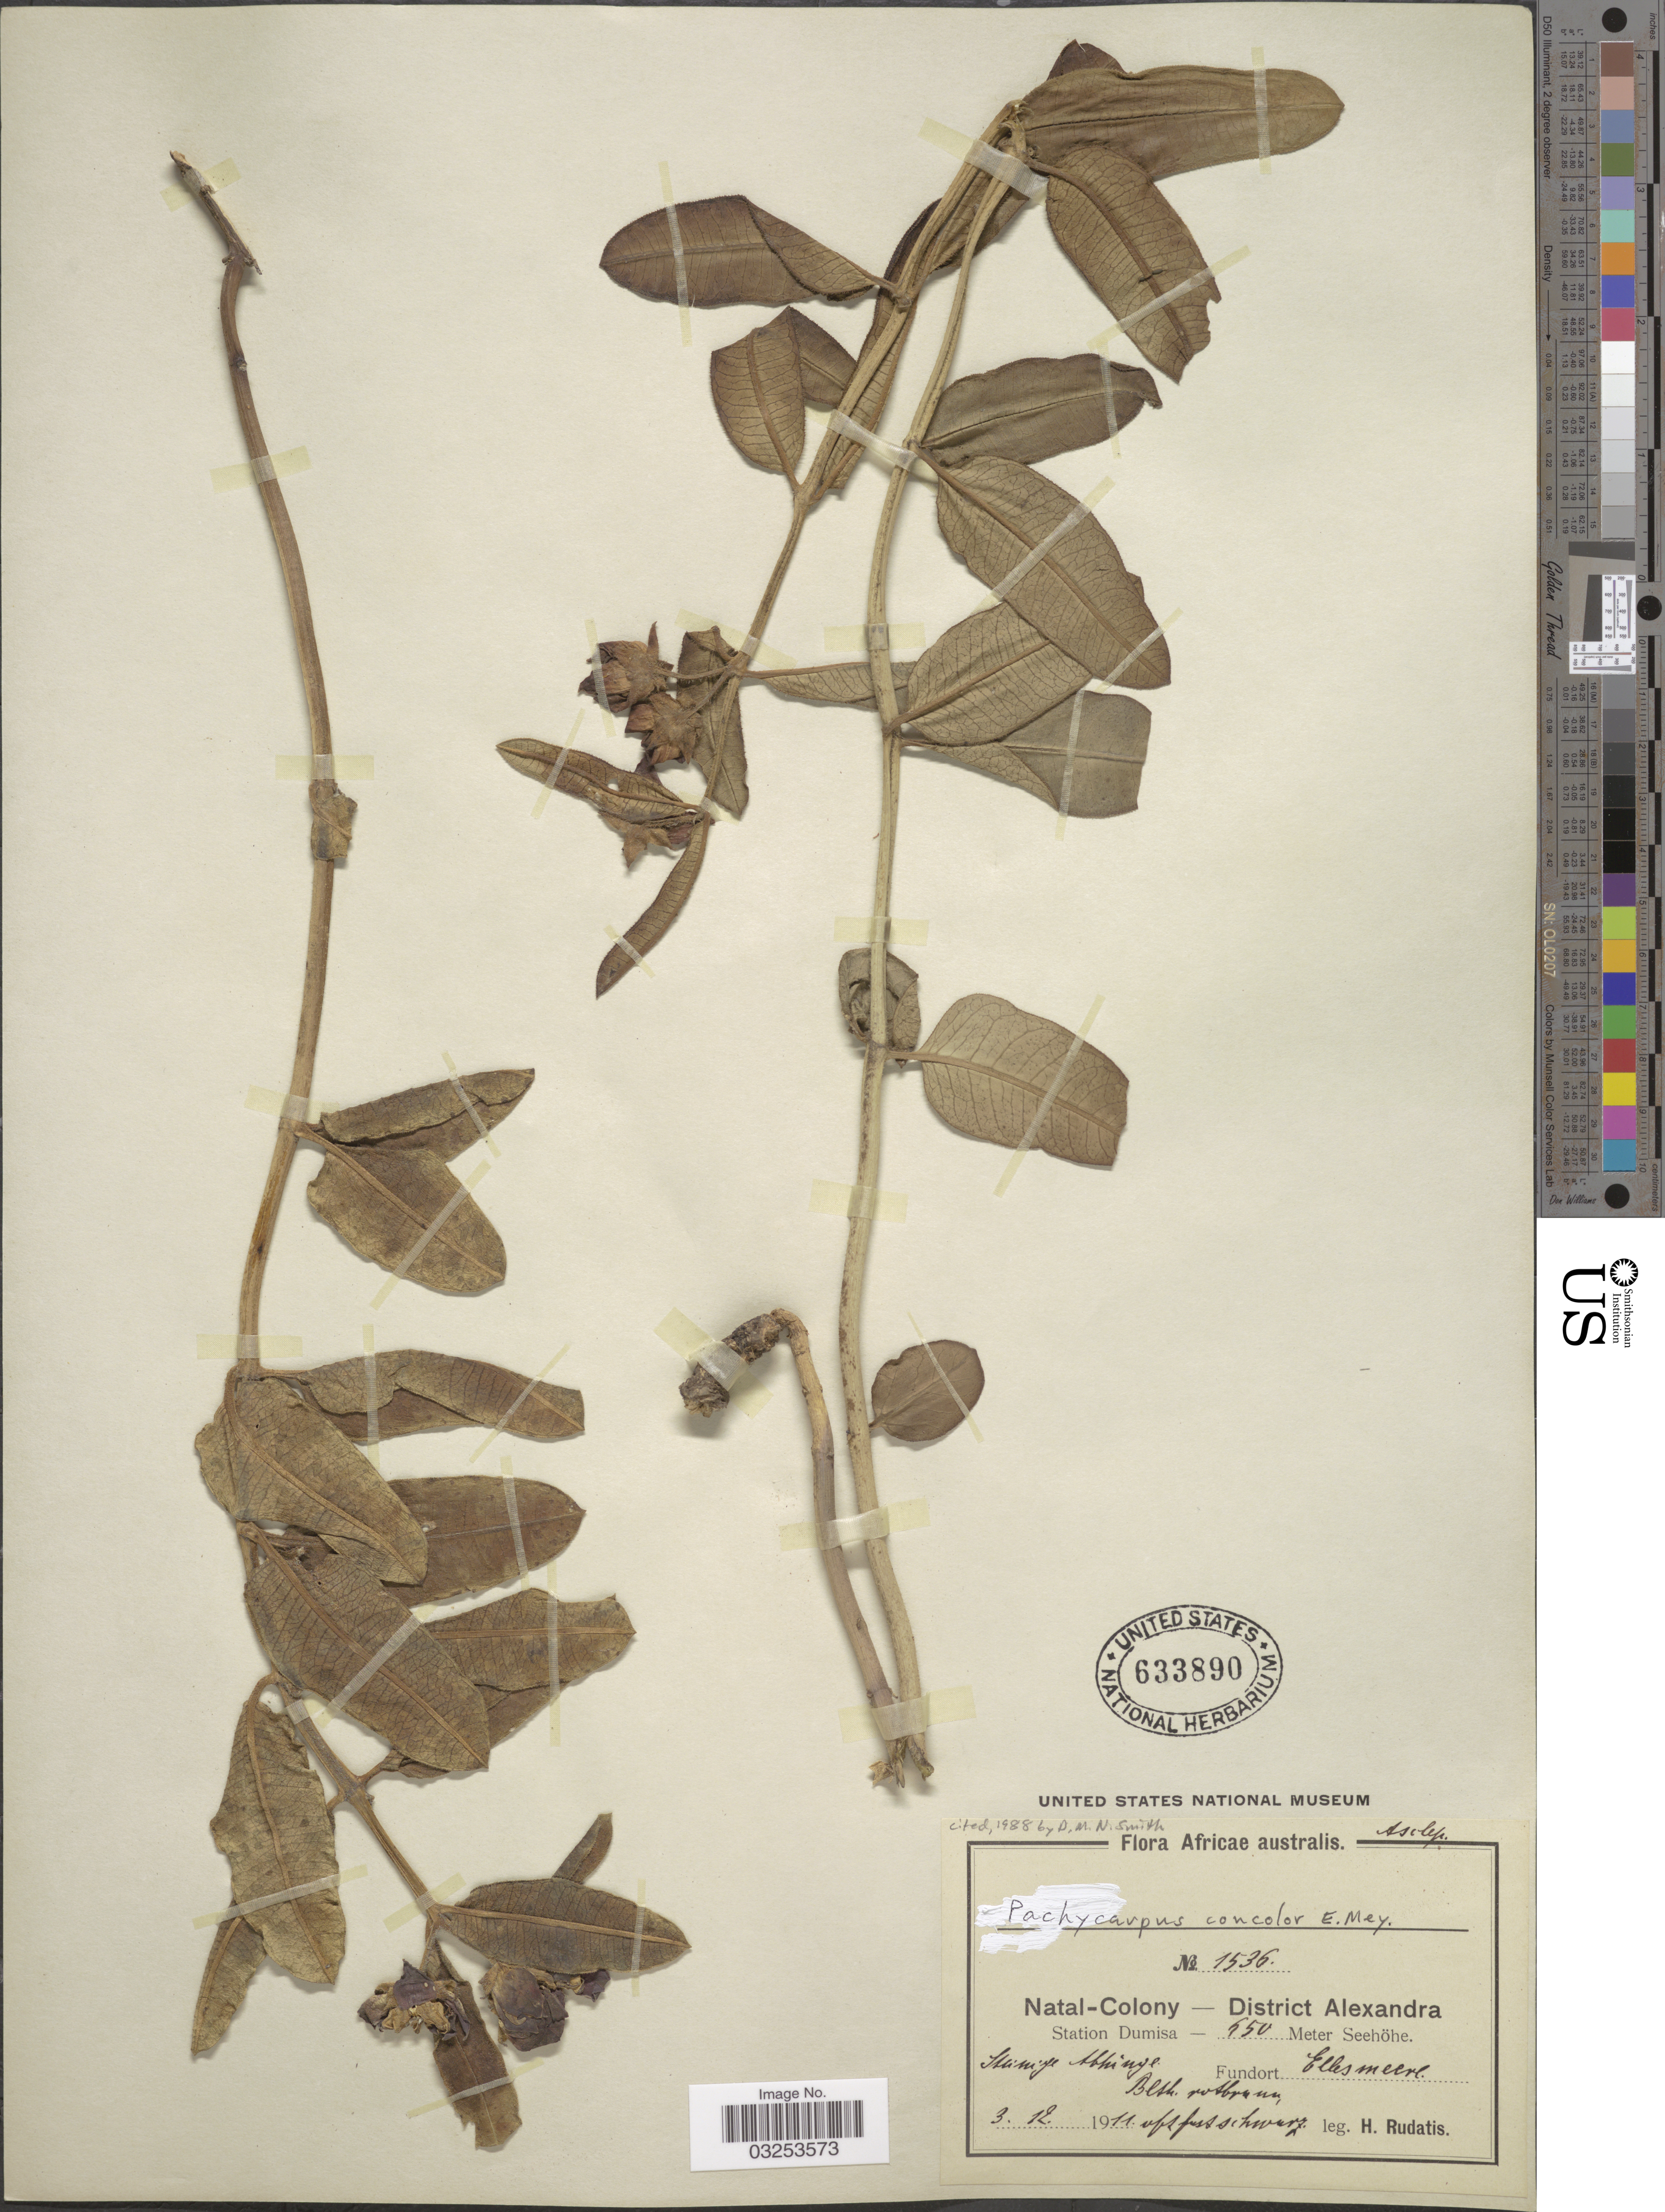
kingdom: Plantae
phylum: Tracheophyta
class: Magnoliopsida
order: Gentianales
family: Apocynaceae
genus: Pachycarpus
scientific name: Pachycarpus concolor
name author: E. Mey.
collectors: H. Rudatis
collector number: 1536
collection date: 1911-12-03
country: South Africa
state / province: KwaZulu-Natal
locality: Africae australis. Natal- Colony - District Alexandra. Station Dumisa.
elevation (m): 550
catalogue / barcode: US 633890